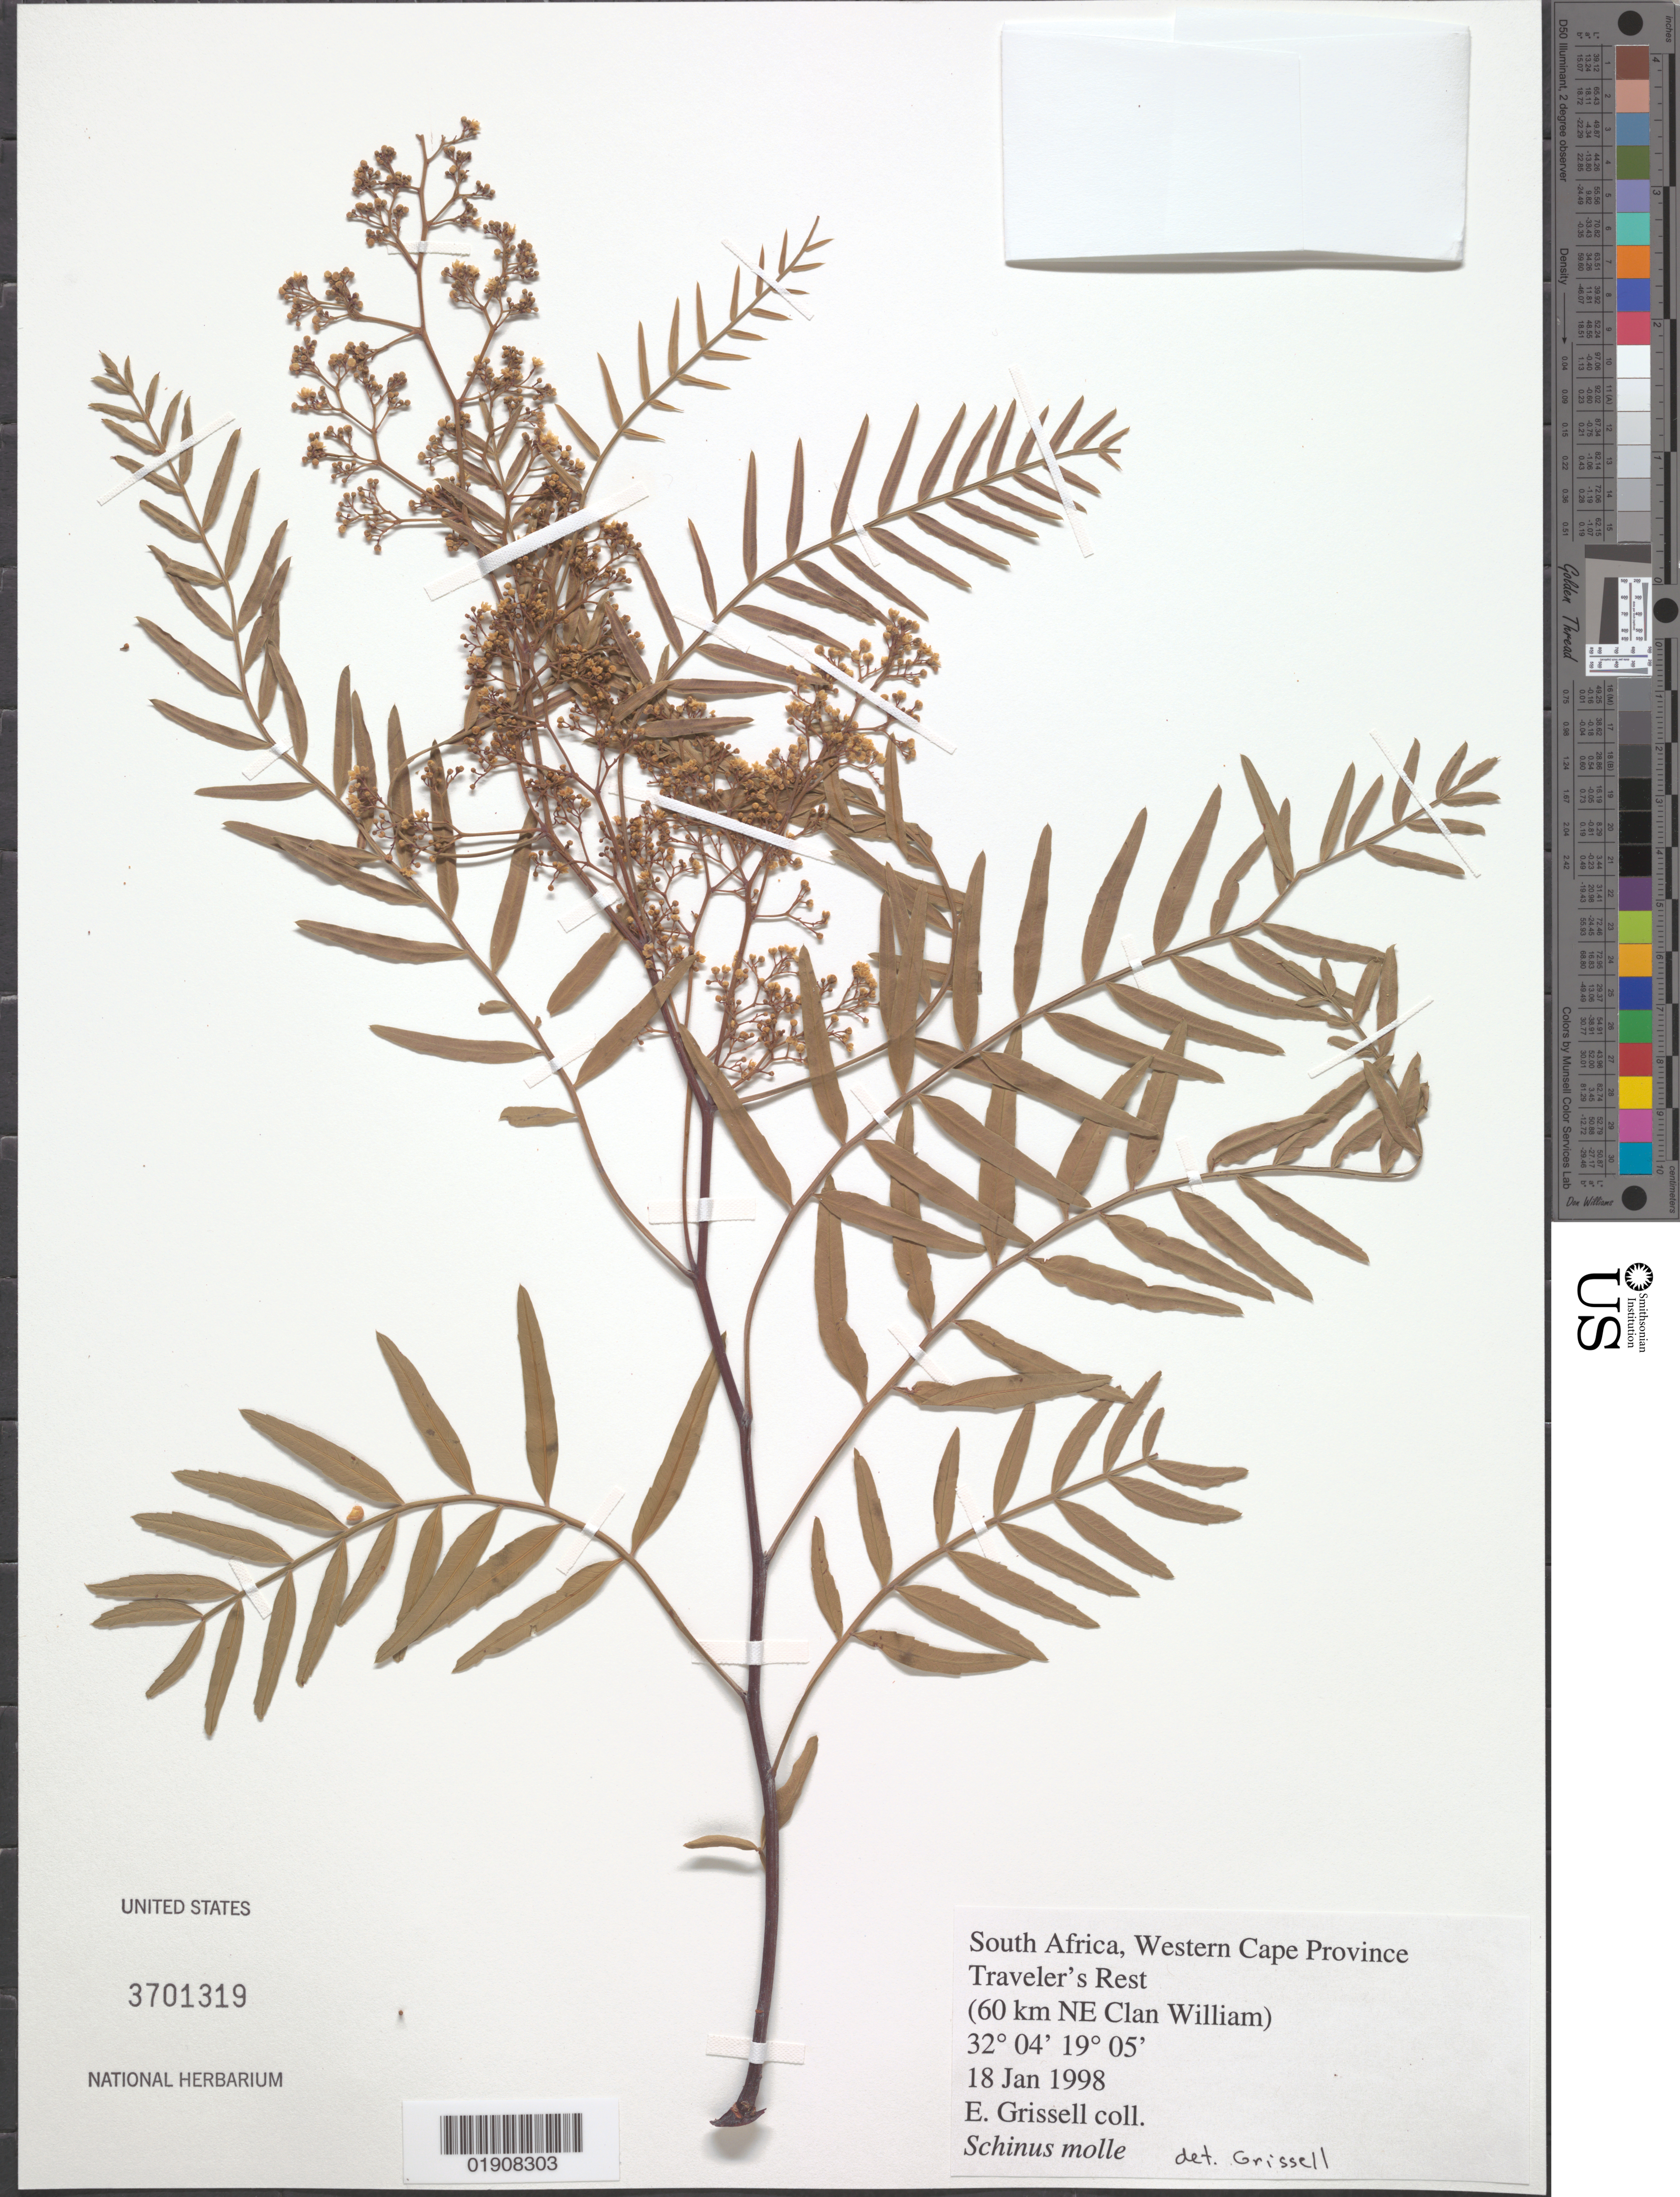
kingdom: Plantae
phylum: Tracheophyta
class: Magnoliopsida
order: Sapindales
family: Anacardiaceae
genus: Schinus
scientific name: Schinus molle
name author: L.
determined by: Grissell, Eric, (UNITED STATES)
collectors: E. Grissell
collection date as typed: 18 Jan 1998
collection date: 1998-01-18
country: South Africa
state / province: Western Cape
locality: Traveler's Rest (60 km NE Clan William)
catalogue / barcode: US 3701319